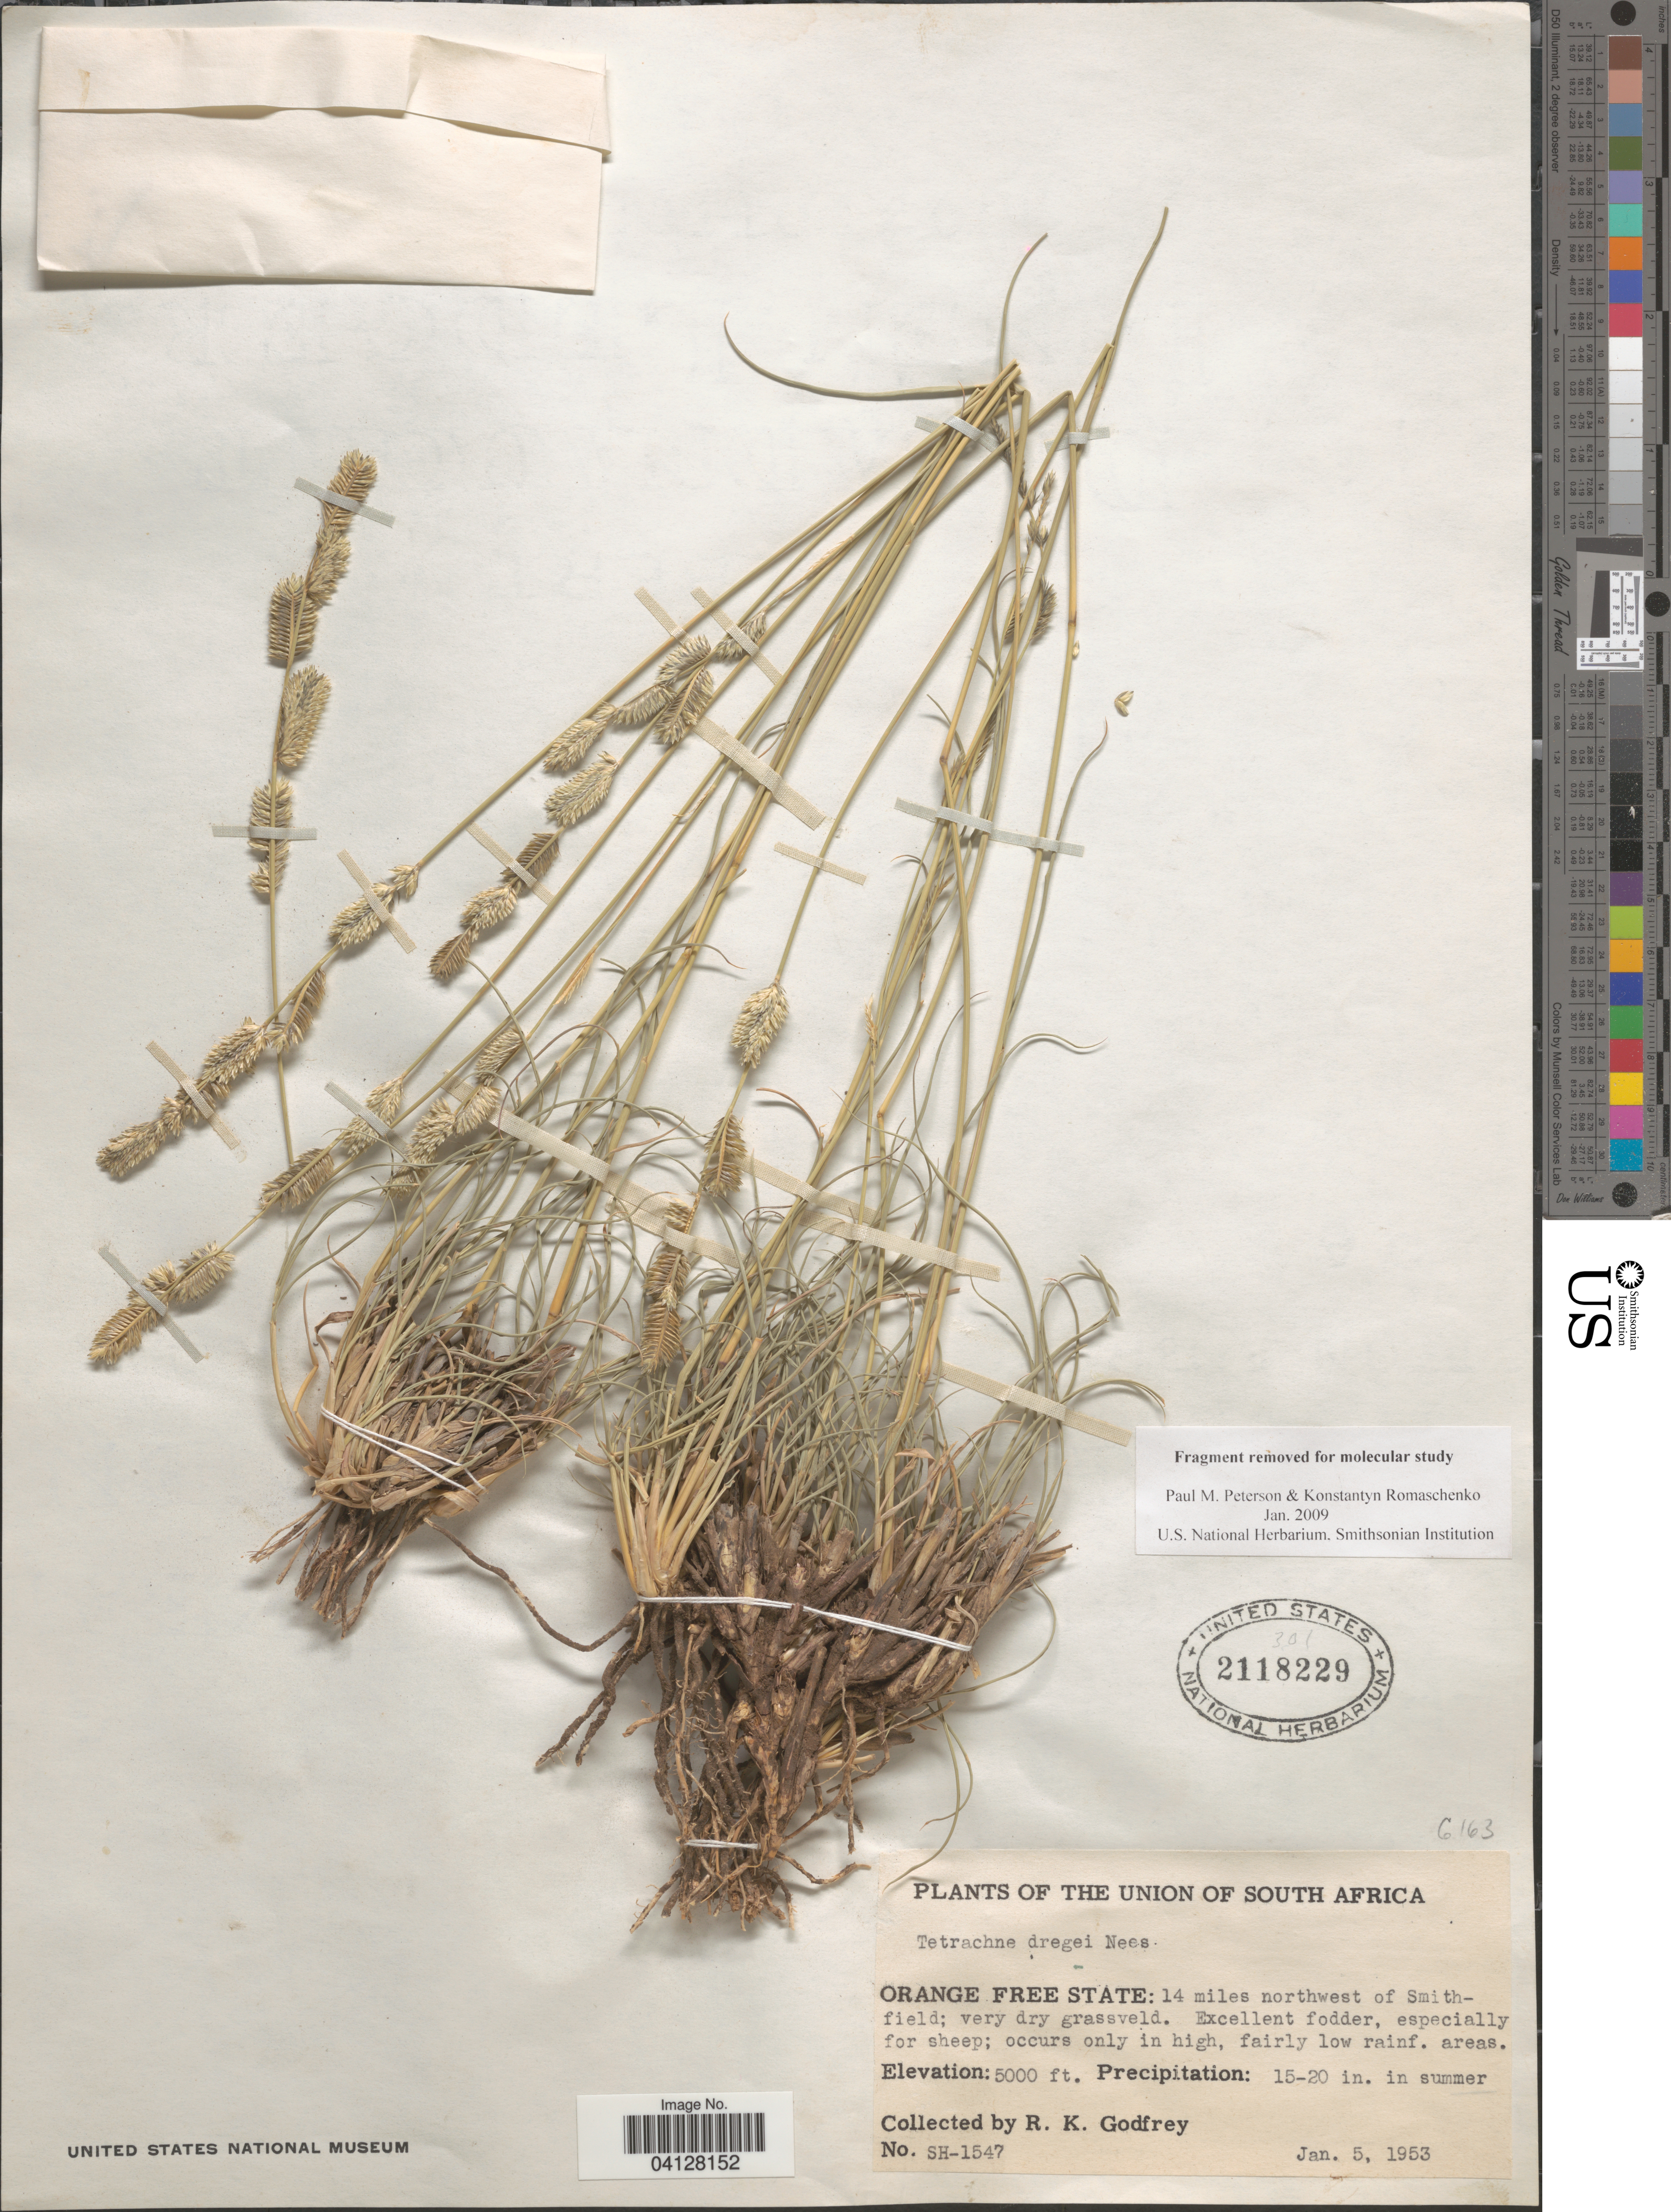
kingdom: Plantae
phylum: Tracheophyta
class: Liliopsida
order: Poales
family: Poaceae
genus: Tetrachne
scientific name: Tetrachne dregei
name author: Nees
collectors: R. K. Godfrey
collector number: SH-1547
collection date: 1953-01-05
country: South Africa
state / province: Free State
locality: The Union of South Africa. Orange Free State: 14 miles northwest of Smithfield.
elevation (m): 1524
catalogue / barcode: US 2118229